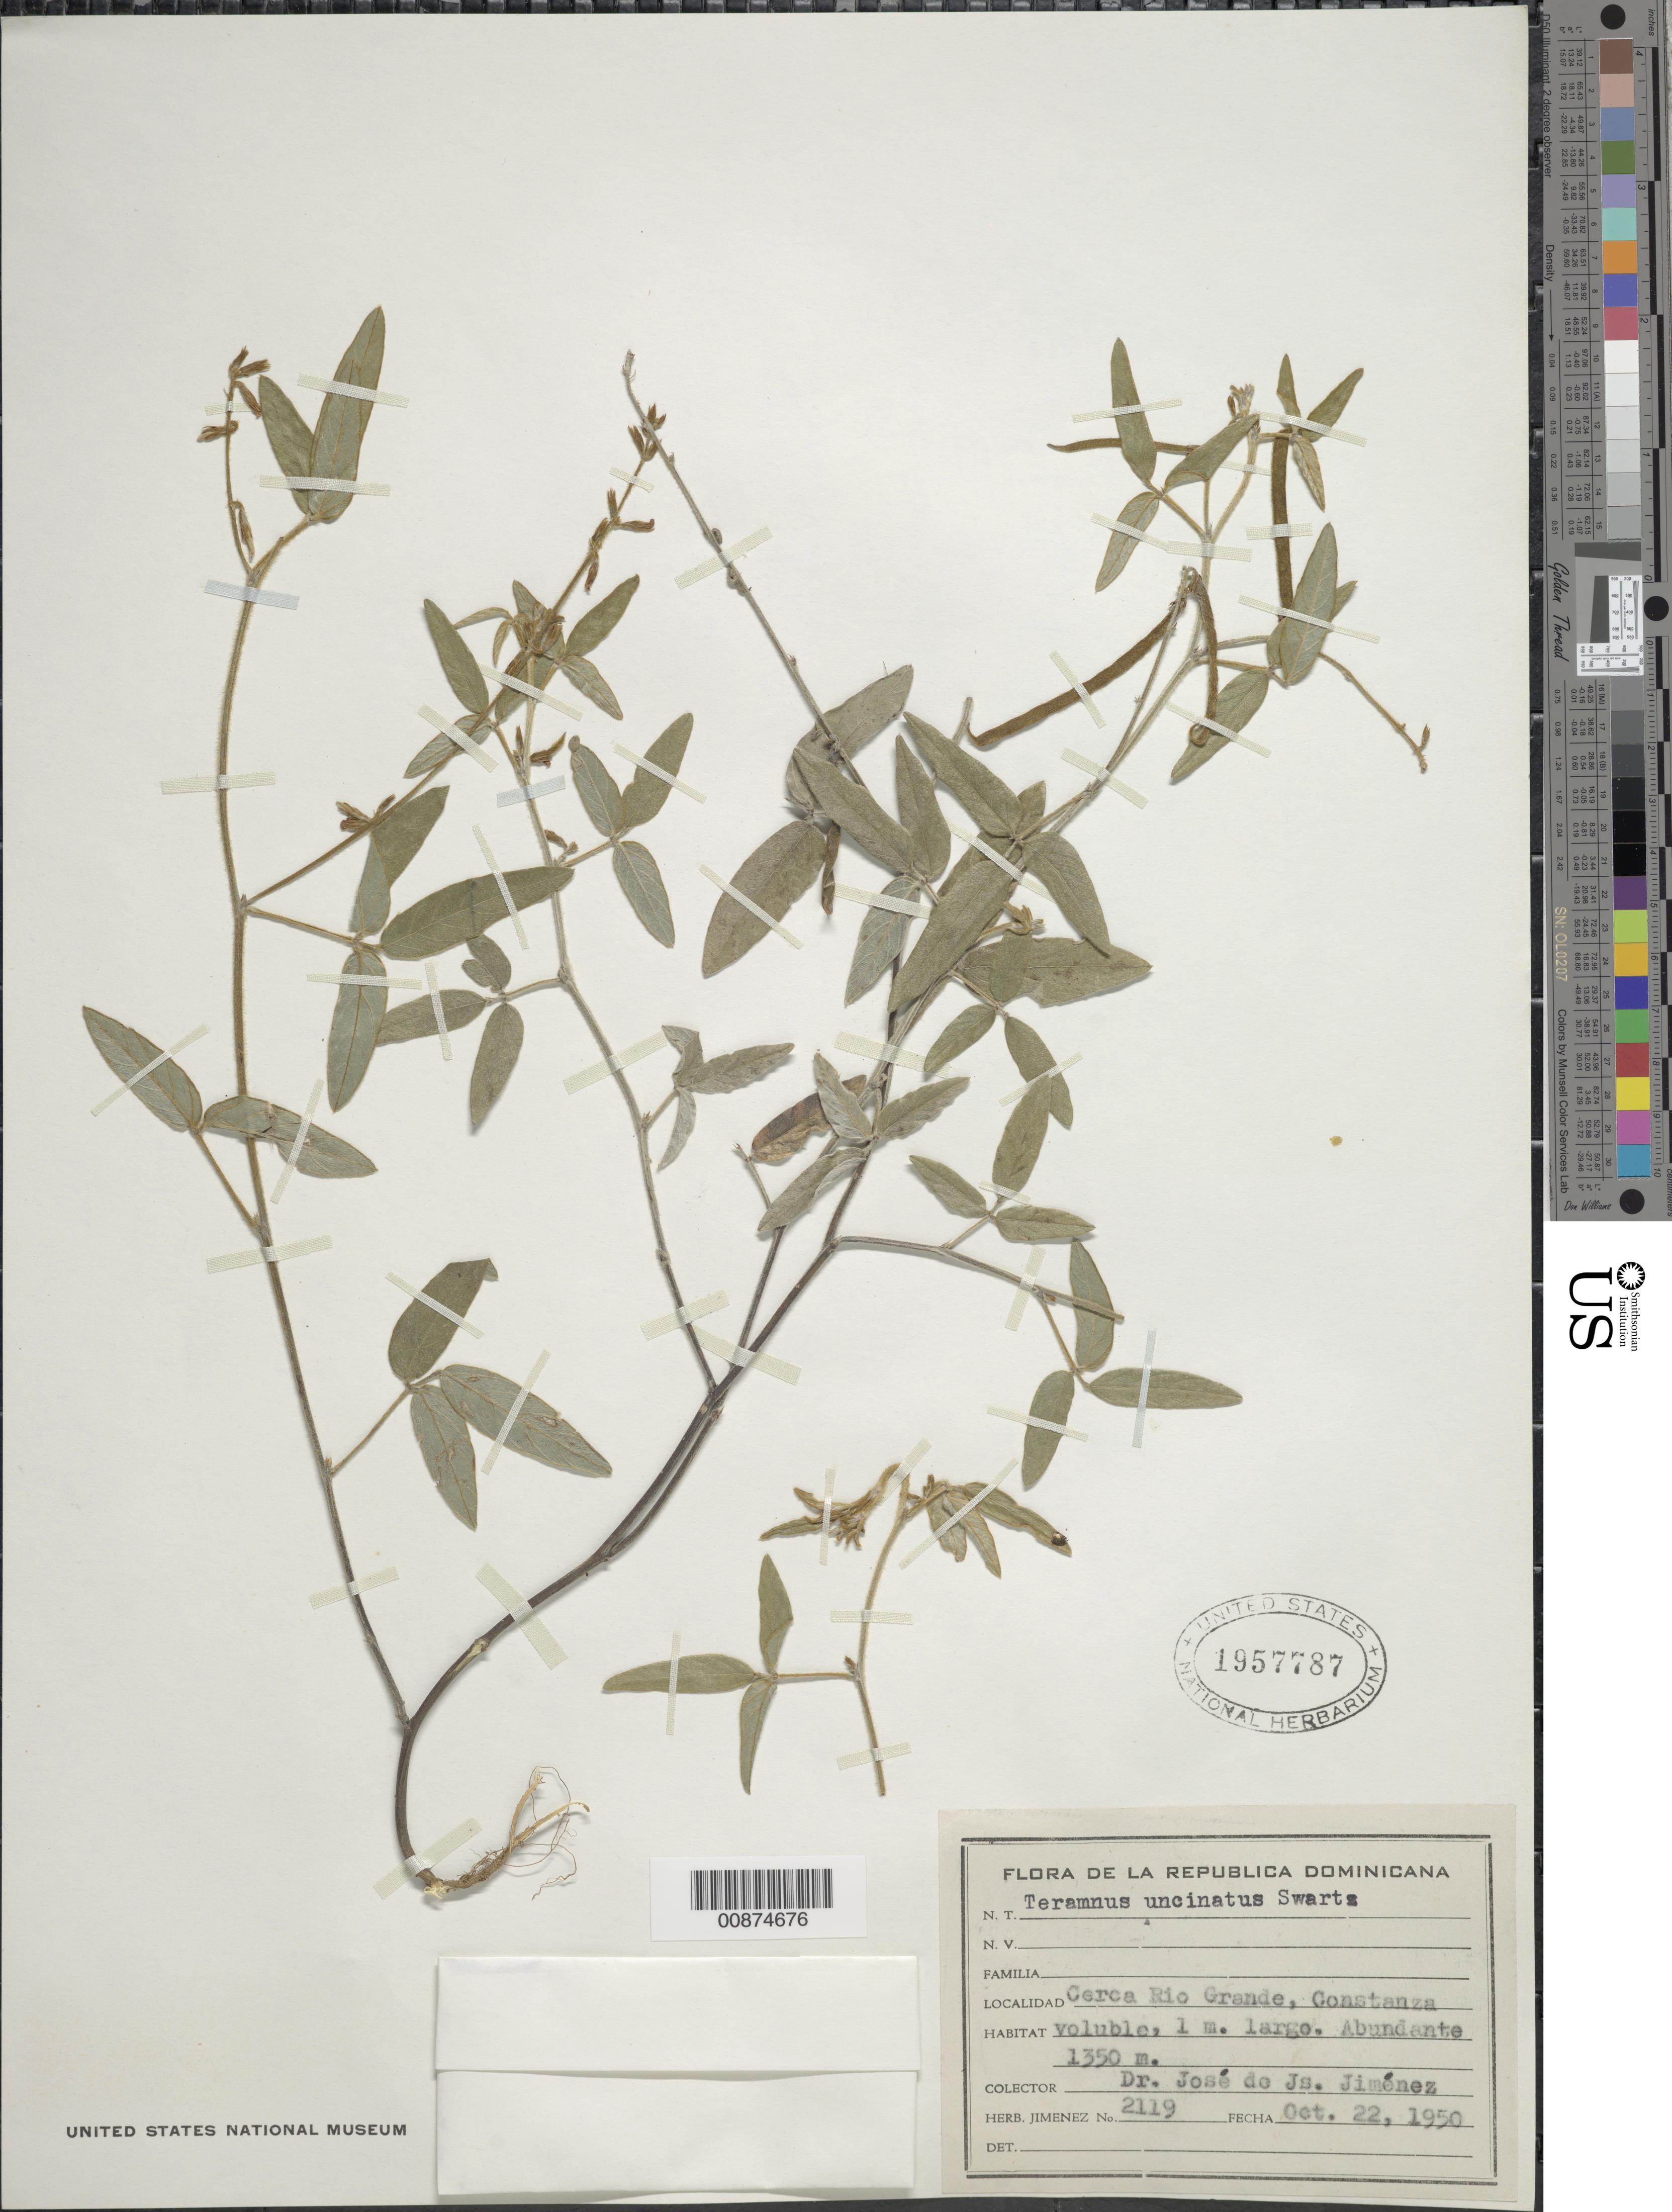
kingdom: Plantae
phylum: Tracheophyta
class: Magnoliopsida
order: Fabales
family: Fabaceae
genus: Teramnus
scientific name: Teramnus uncinatus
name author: (L.) Sw.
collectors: J. J. Jiménez Almonte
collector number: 2119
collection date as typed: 22 Oct 1950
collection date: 1950-10-22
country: Dominican Republic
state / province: La Vega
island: Hispaniola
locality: Cerca Río Grande, Constanza.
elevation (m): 1350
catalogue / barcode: US 1957787